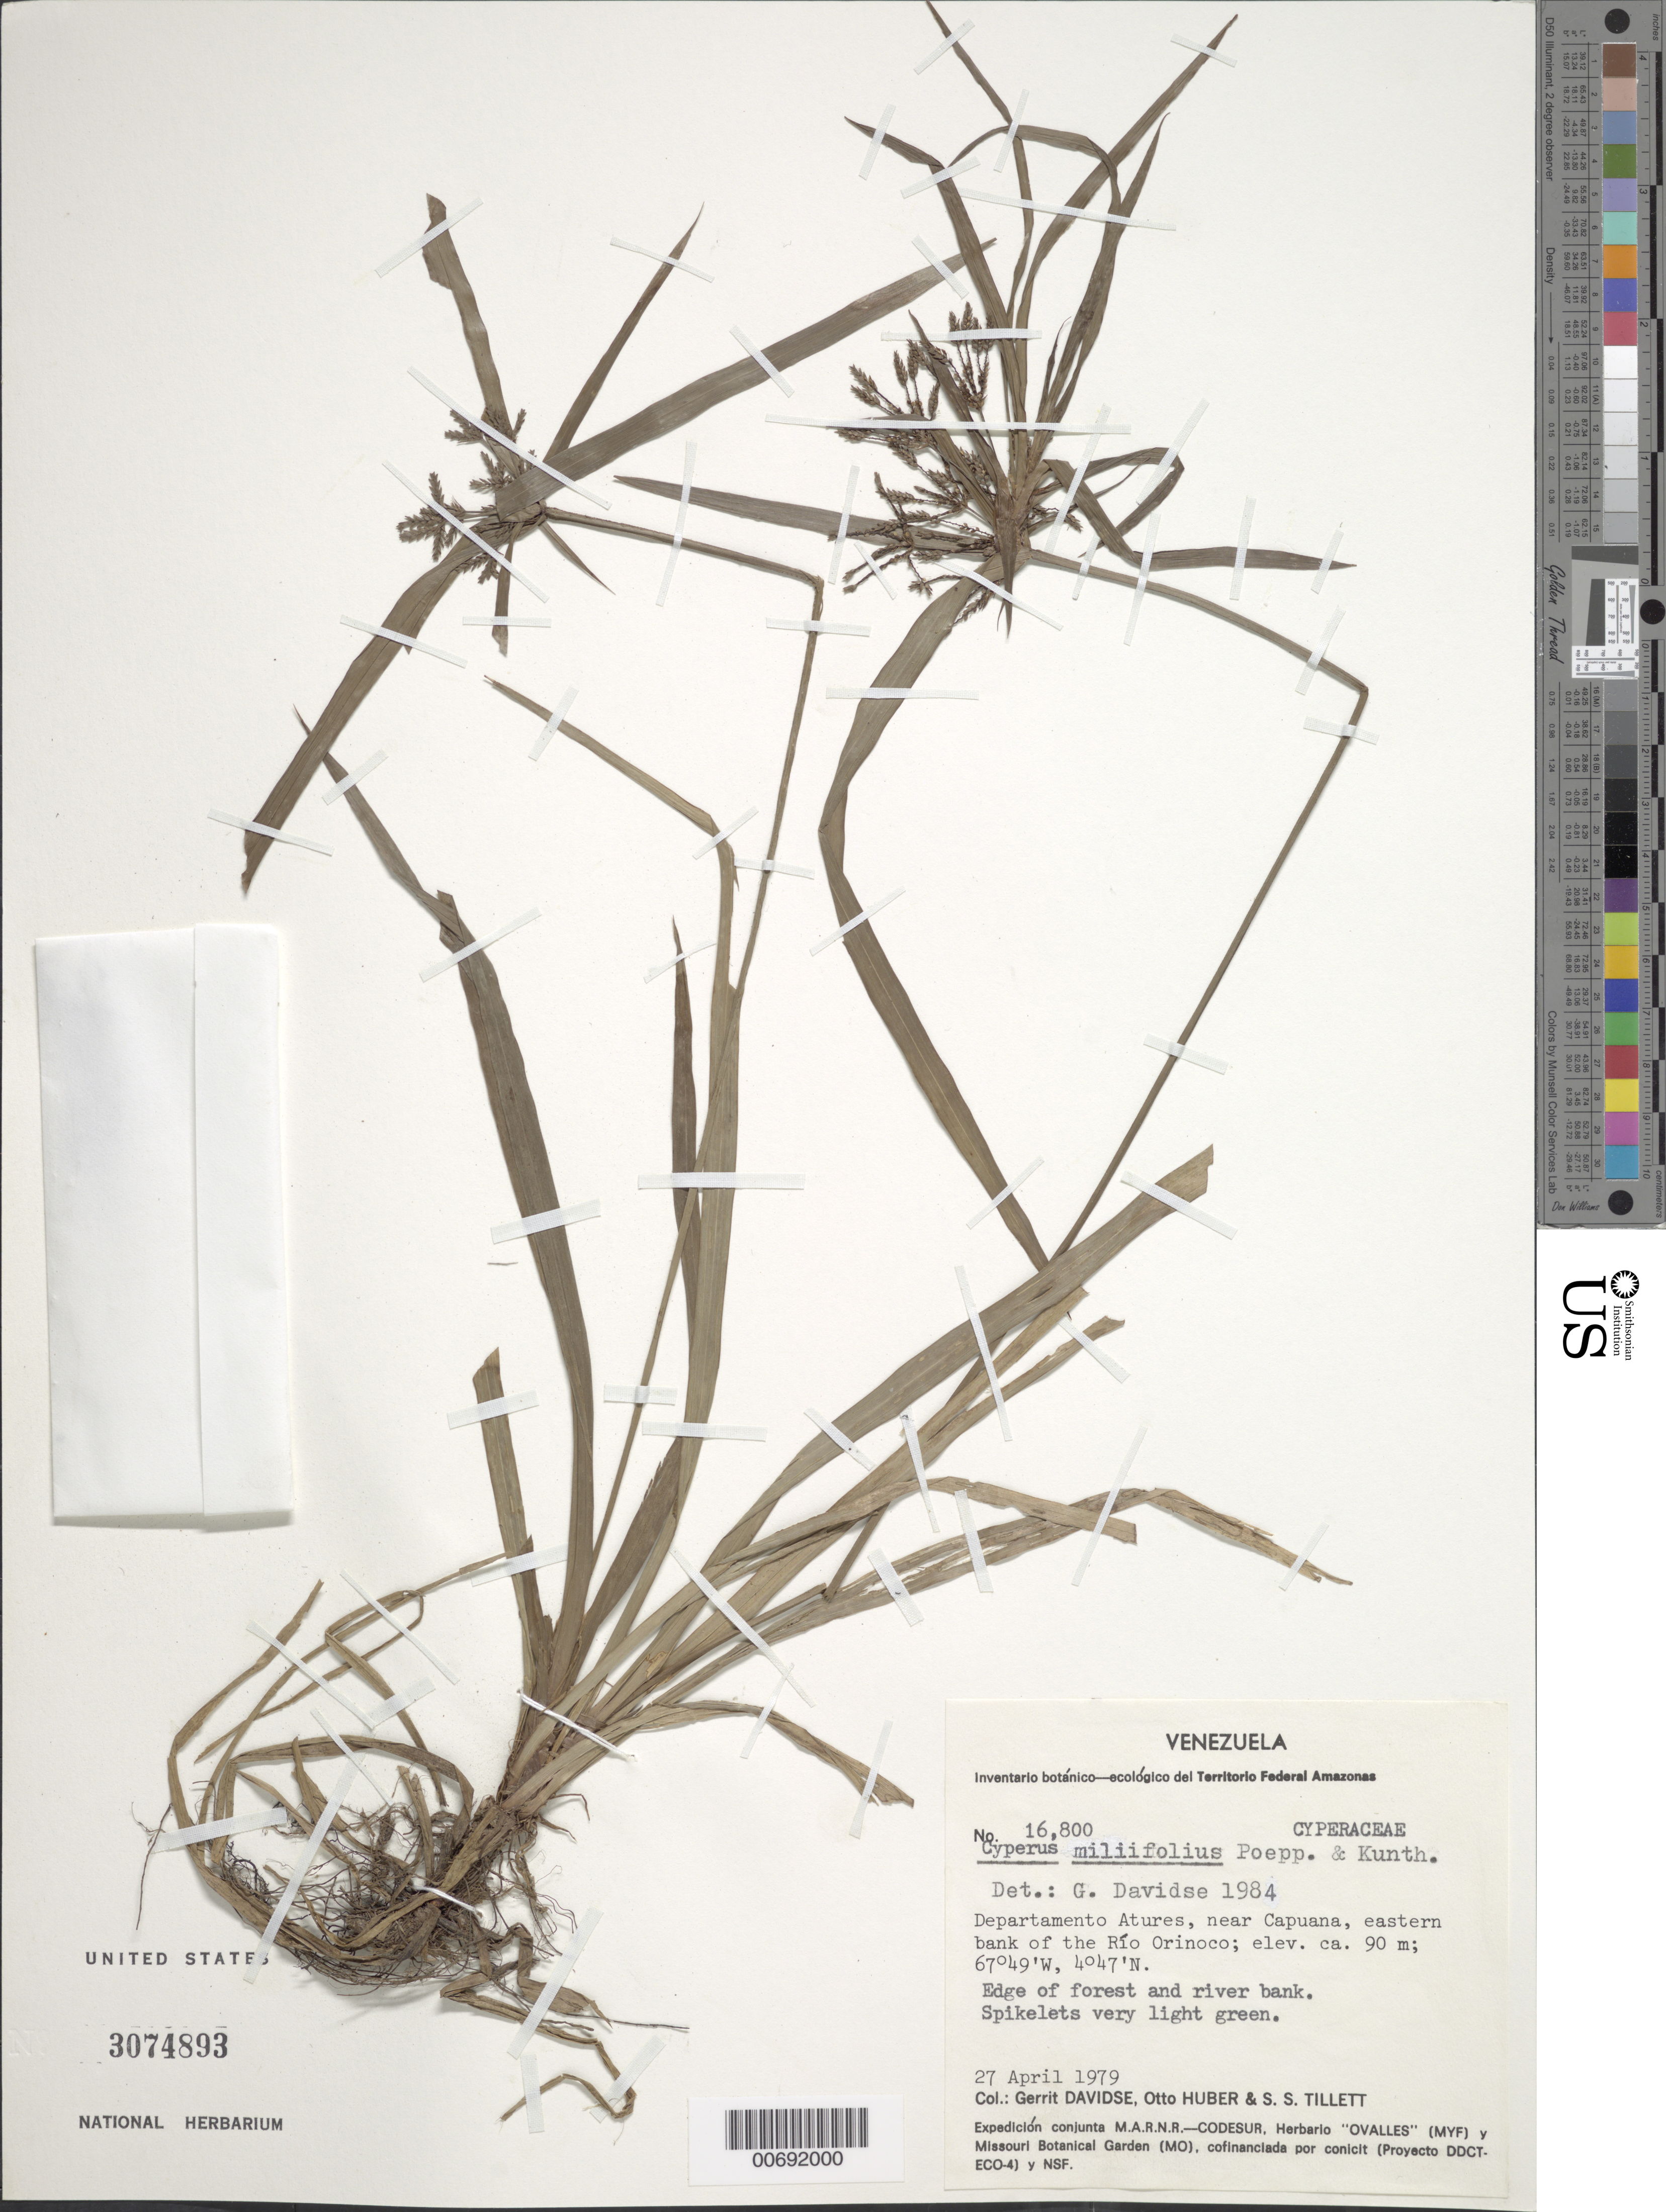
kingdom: Plantae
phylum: Tracheophyta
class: Liliopsida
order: Poales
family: Cyperaceae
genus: Cyperus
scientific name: Cyperus lacustris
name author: Schrad. ex Nees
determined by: Strong, Mark T., (BOT), Smithsonian Institution - National Museum of Natural History (UNITED STATES)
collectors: G. Davidse, O. Huber & S. S. Tillett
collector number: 16800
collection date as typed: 27-Apr-79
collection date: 1979-04-27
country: Venezuela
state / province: Amazonas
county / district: Atures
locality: Capuana, near, E bank of Río Orinoco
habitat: Edge of forest near riverbank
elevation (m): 90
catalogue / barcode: US 3074893